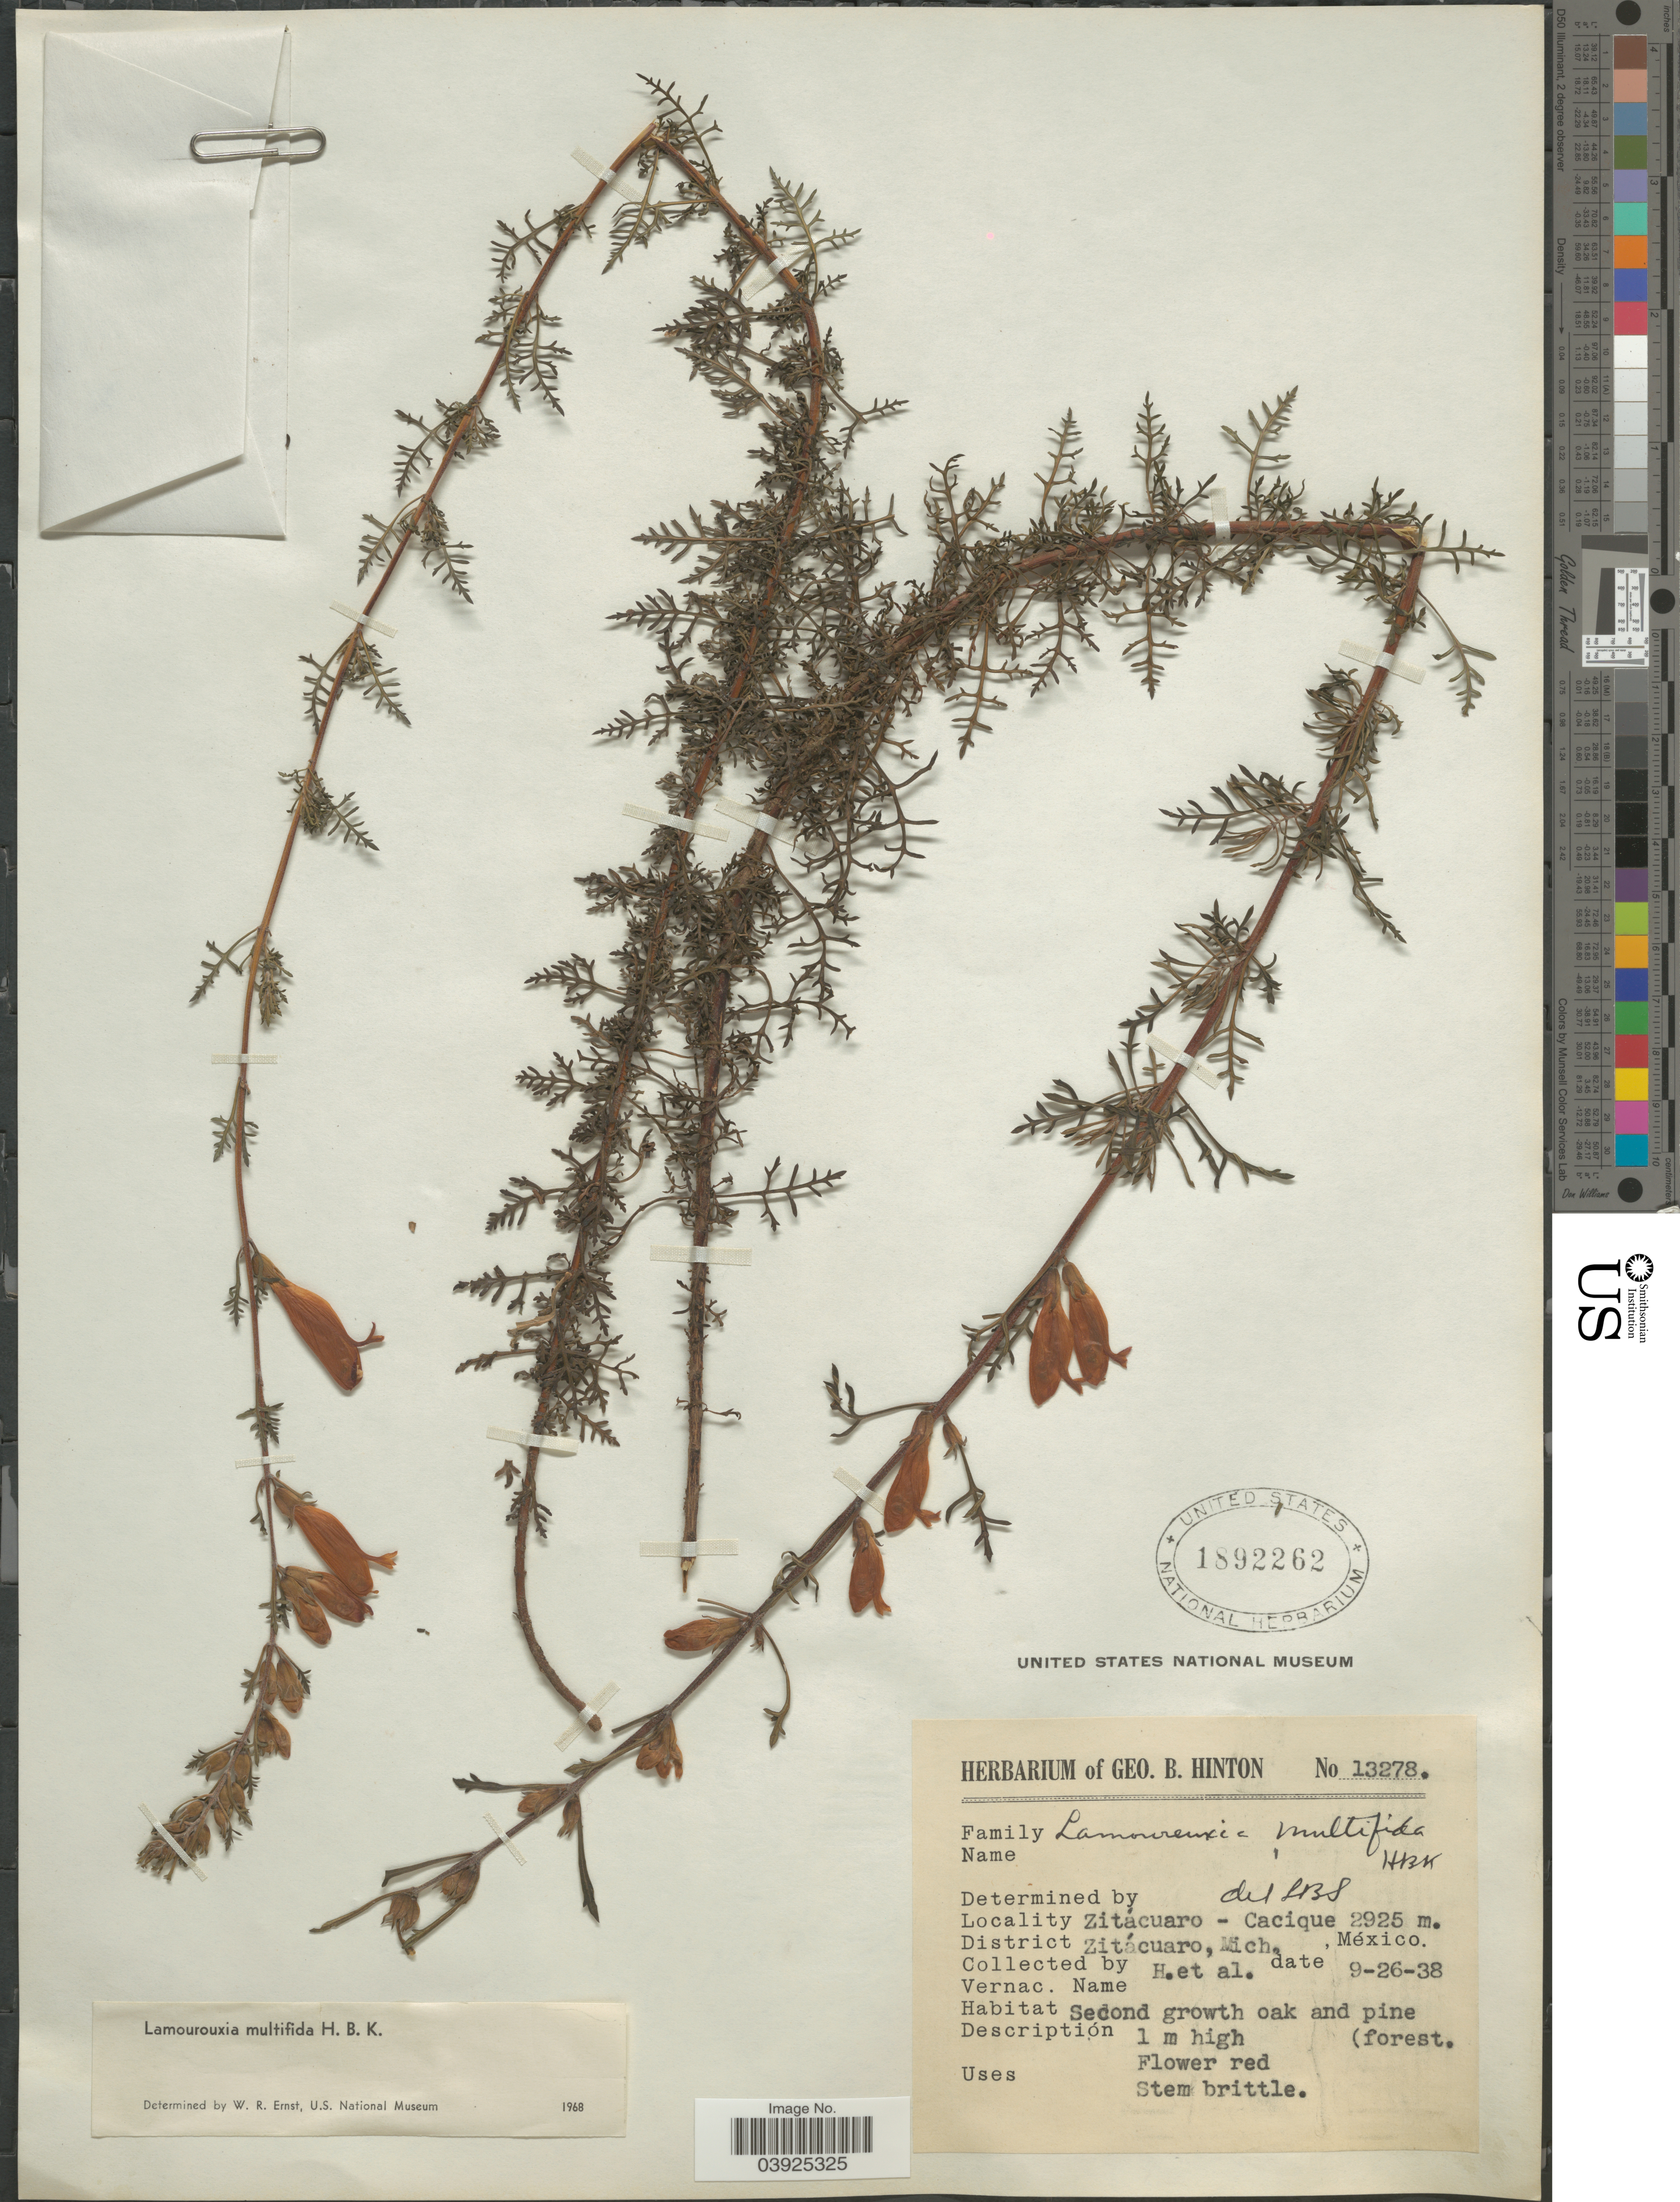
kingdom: Plantae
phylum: Tracheophyta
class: Magnoliopsida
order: Lamiales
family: Orobanchaceae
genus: Lamourouxia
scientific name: Lamourouxia multifida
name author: Kunth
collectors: G. B. Hinton & et al.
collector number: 13278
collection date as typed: Transcribed d/m/y: 26/9/38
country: Mexico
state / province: Michoacán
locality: Zitacuaro - Cacique. District Zitácuaro.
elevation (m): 2925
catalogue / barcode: US 1892262